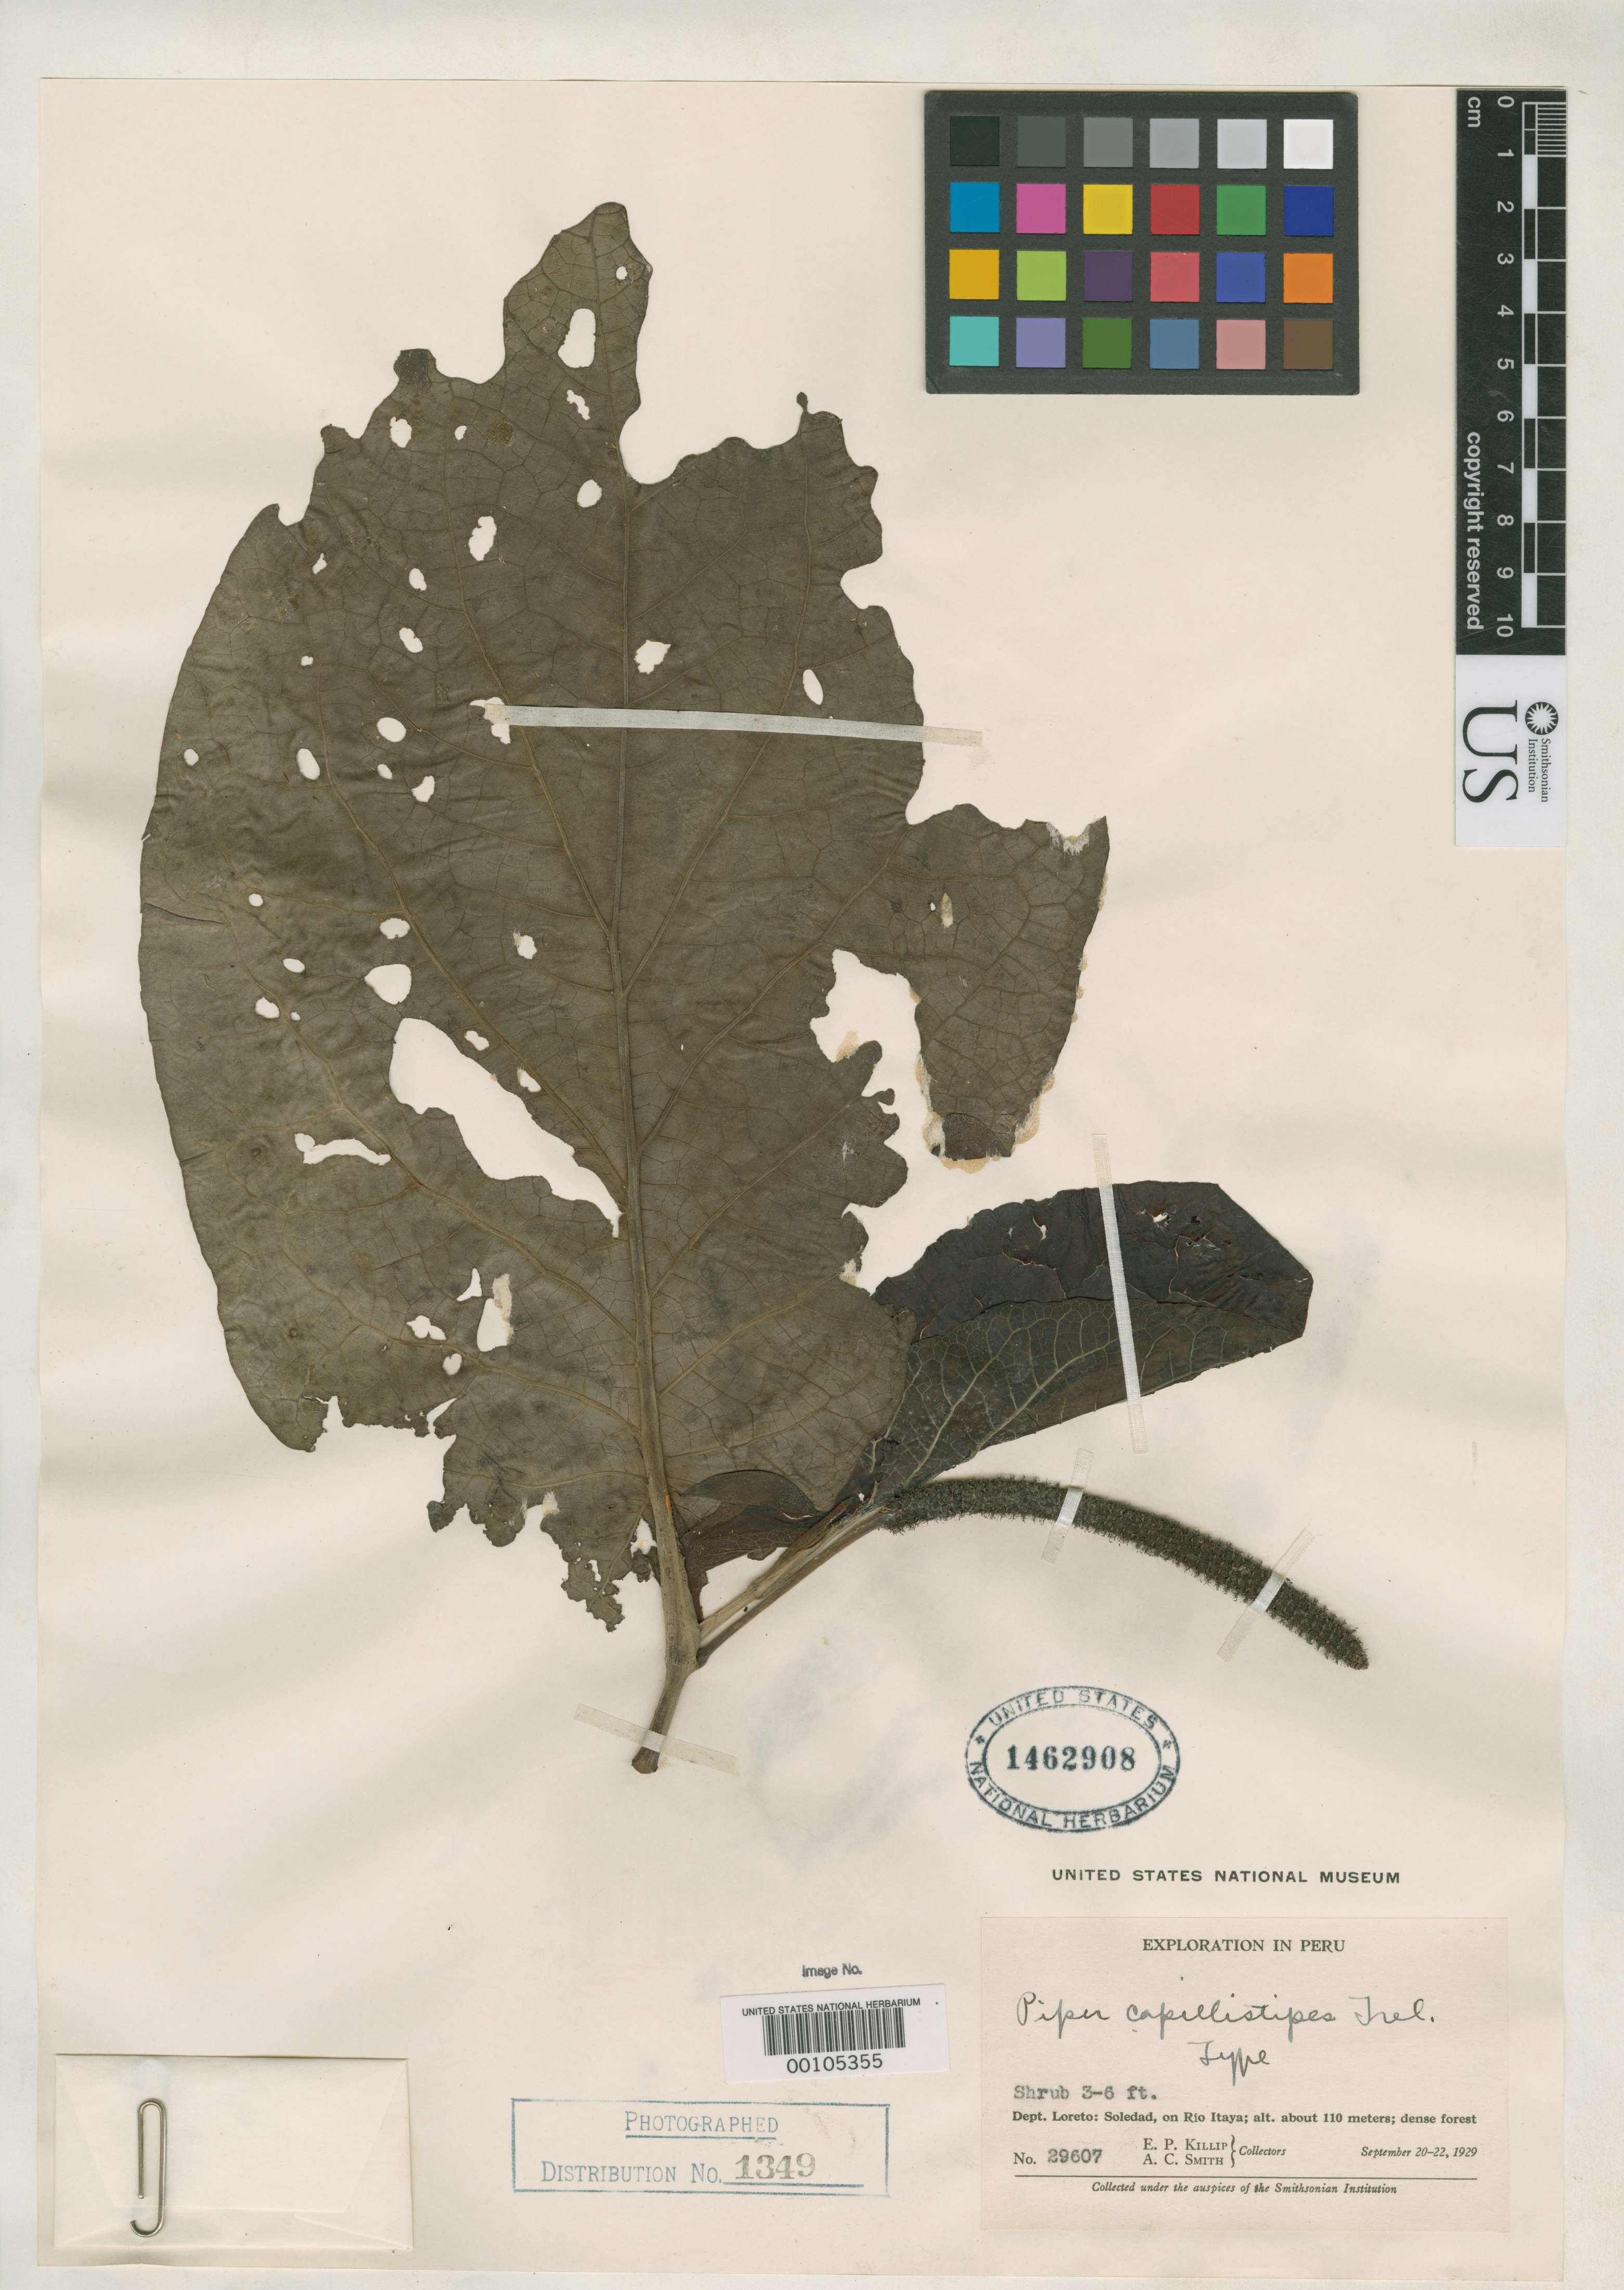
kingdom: Plantae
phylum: Tracheophyta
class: Magnoliopsida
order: Piperales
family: Piperaceae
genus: Piper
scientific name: Piper capillistipes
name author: Trel. in J.F. Macbr.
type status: Holotype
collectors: E. P. Killip & A. C. Smith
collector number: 29607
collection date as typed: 20 Sep 1929 to 22 Sep 1929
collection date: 1929-09-20/1929-09-22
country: Peru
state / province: Loreto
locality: Soledad, Rio Itaya.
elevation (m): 110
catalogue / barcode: US 1462908